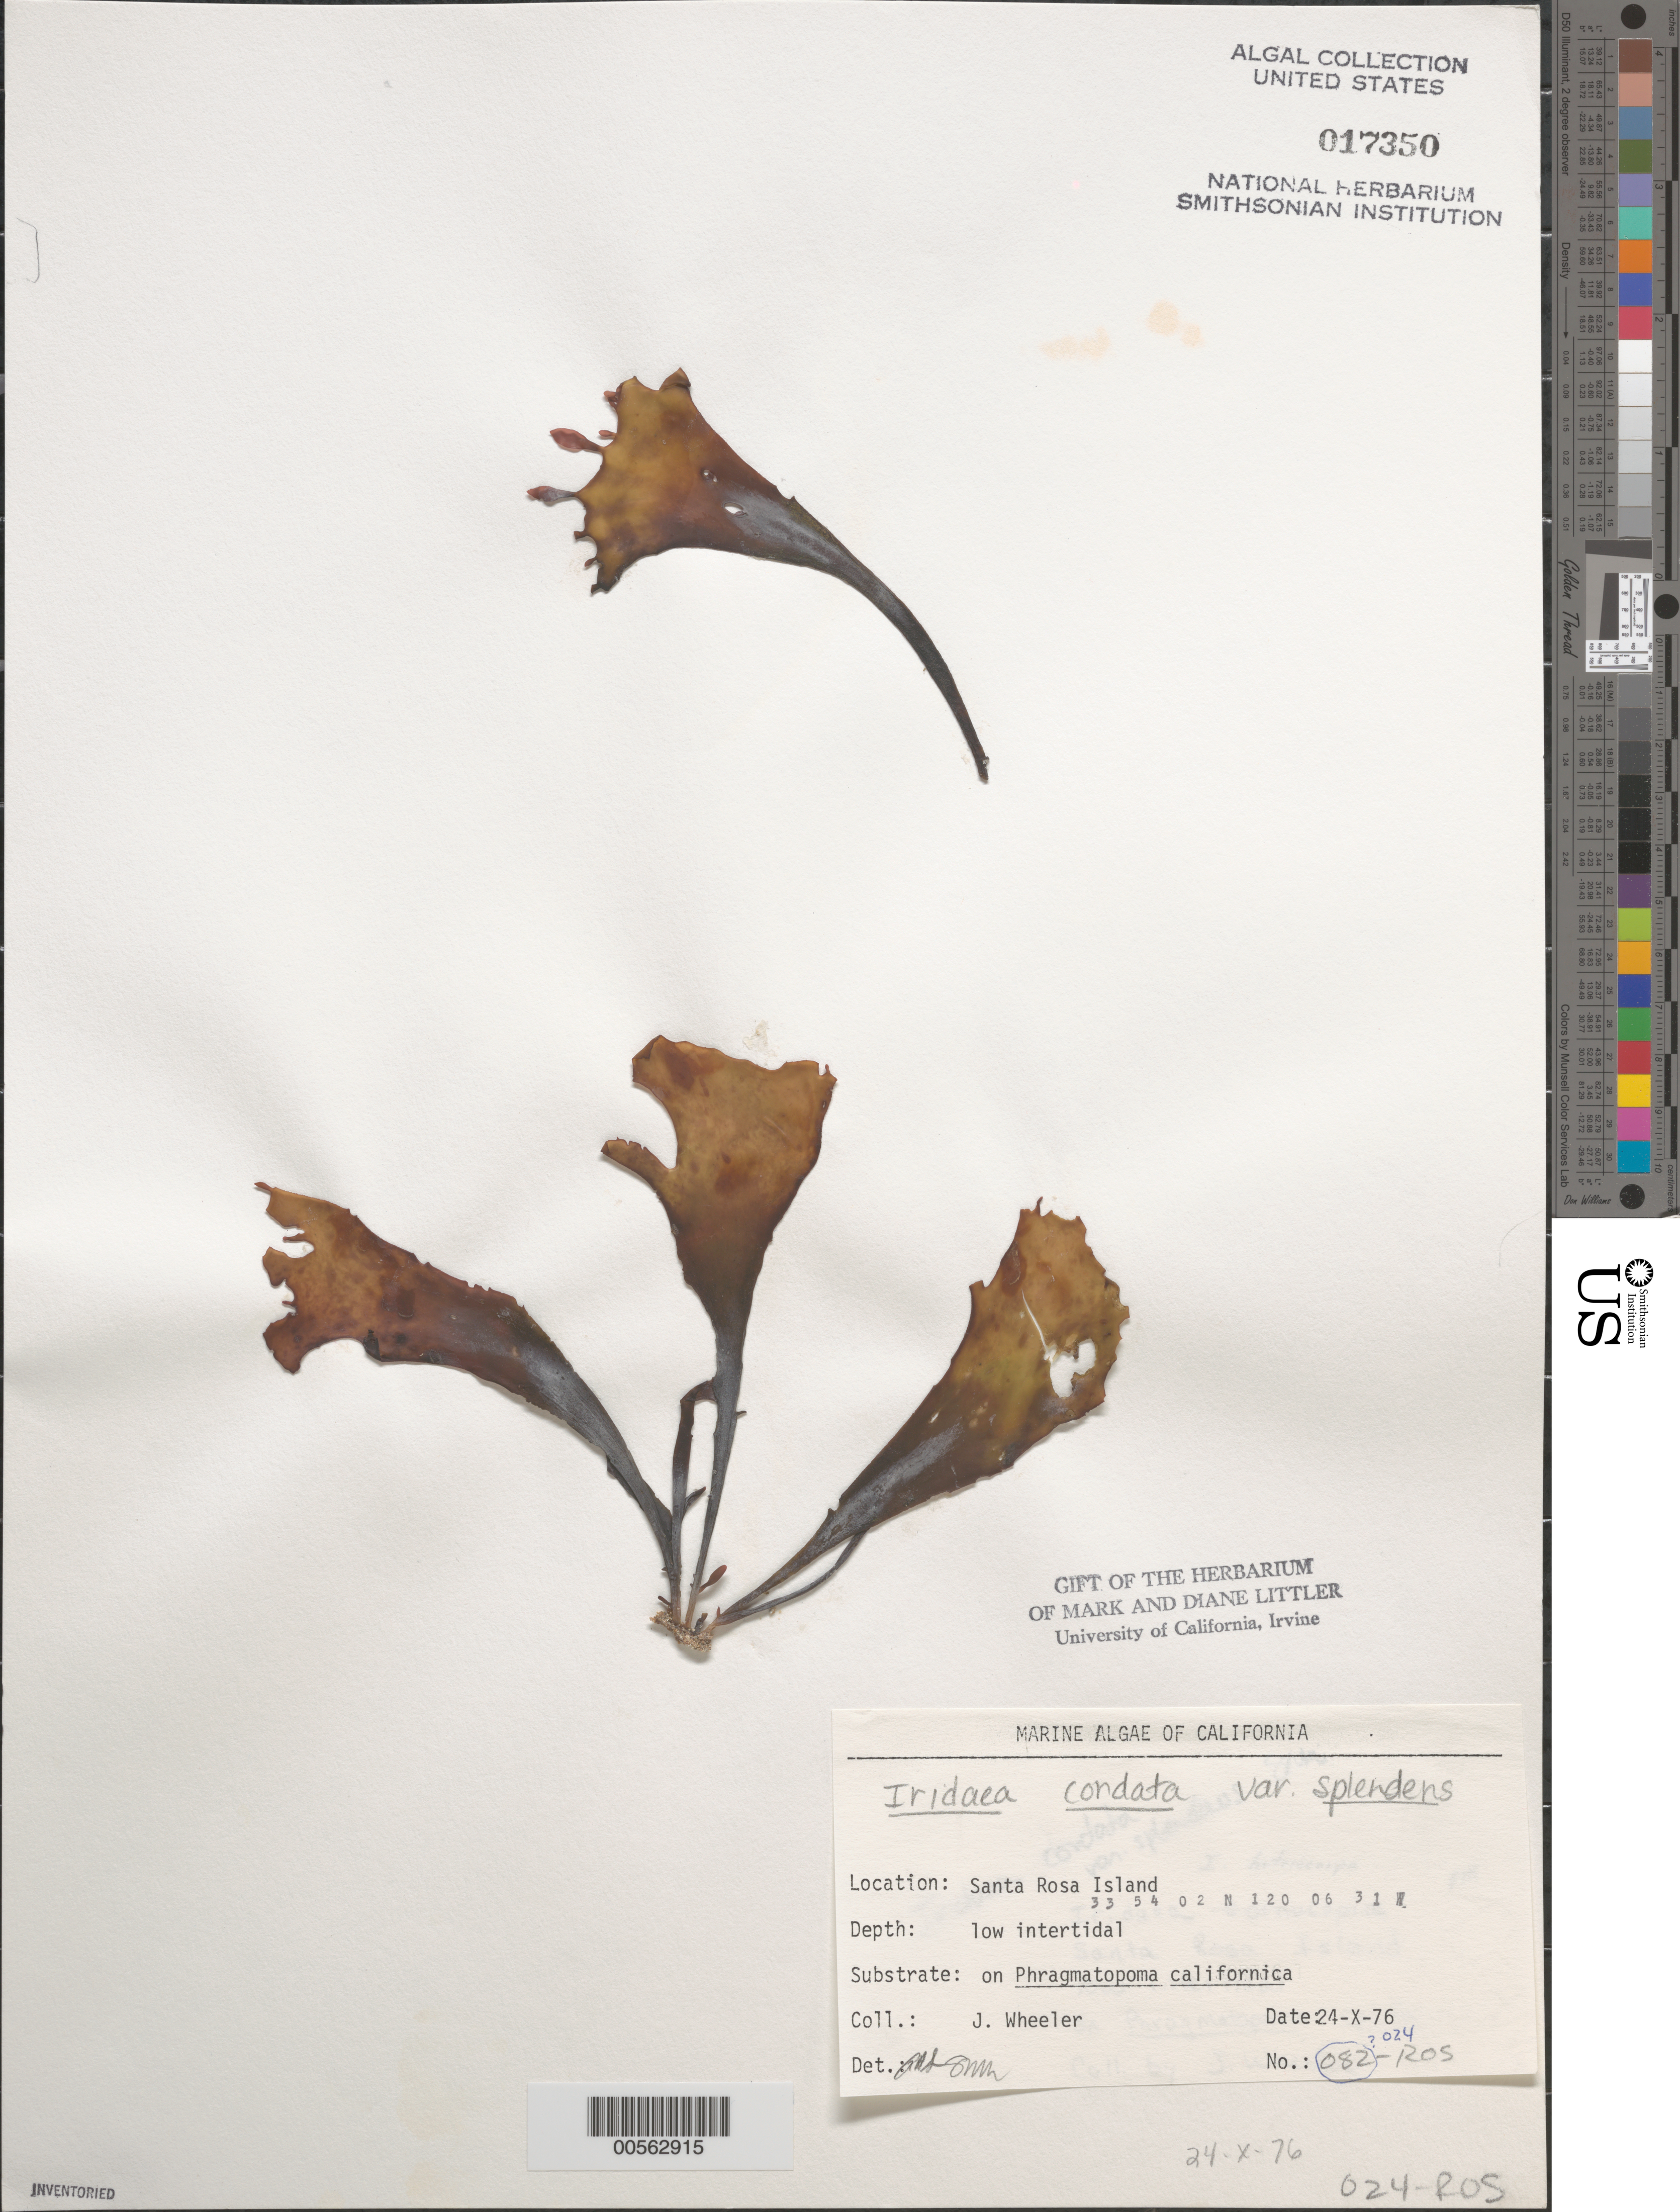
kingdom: Plantae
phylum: Rhodophyta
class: Florideophyceae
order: Gigartinales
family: Gigartinaceae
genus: Iridaea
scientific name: Iridaea cordata var. splendens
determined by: Sims, Robert H.; Murray, S. N.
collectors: J. L. Wheeler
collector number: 082-ros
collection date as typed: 24 Oct 1976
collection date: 1976-10-24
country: United States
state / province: California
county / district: Santa Barbara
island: Santa Rosa Island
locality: Johnson's Lee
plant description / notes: BLM-SOCALBIGHT Rocky Intertidal Survey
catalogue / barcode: US 17350